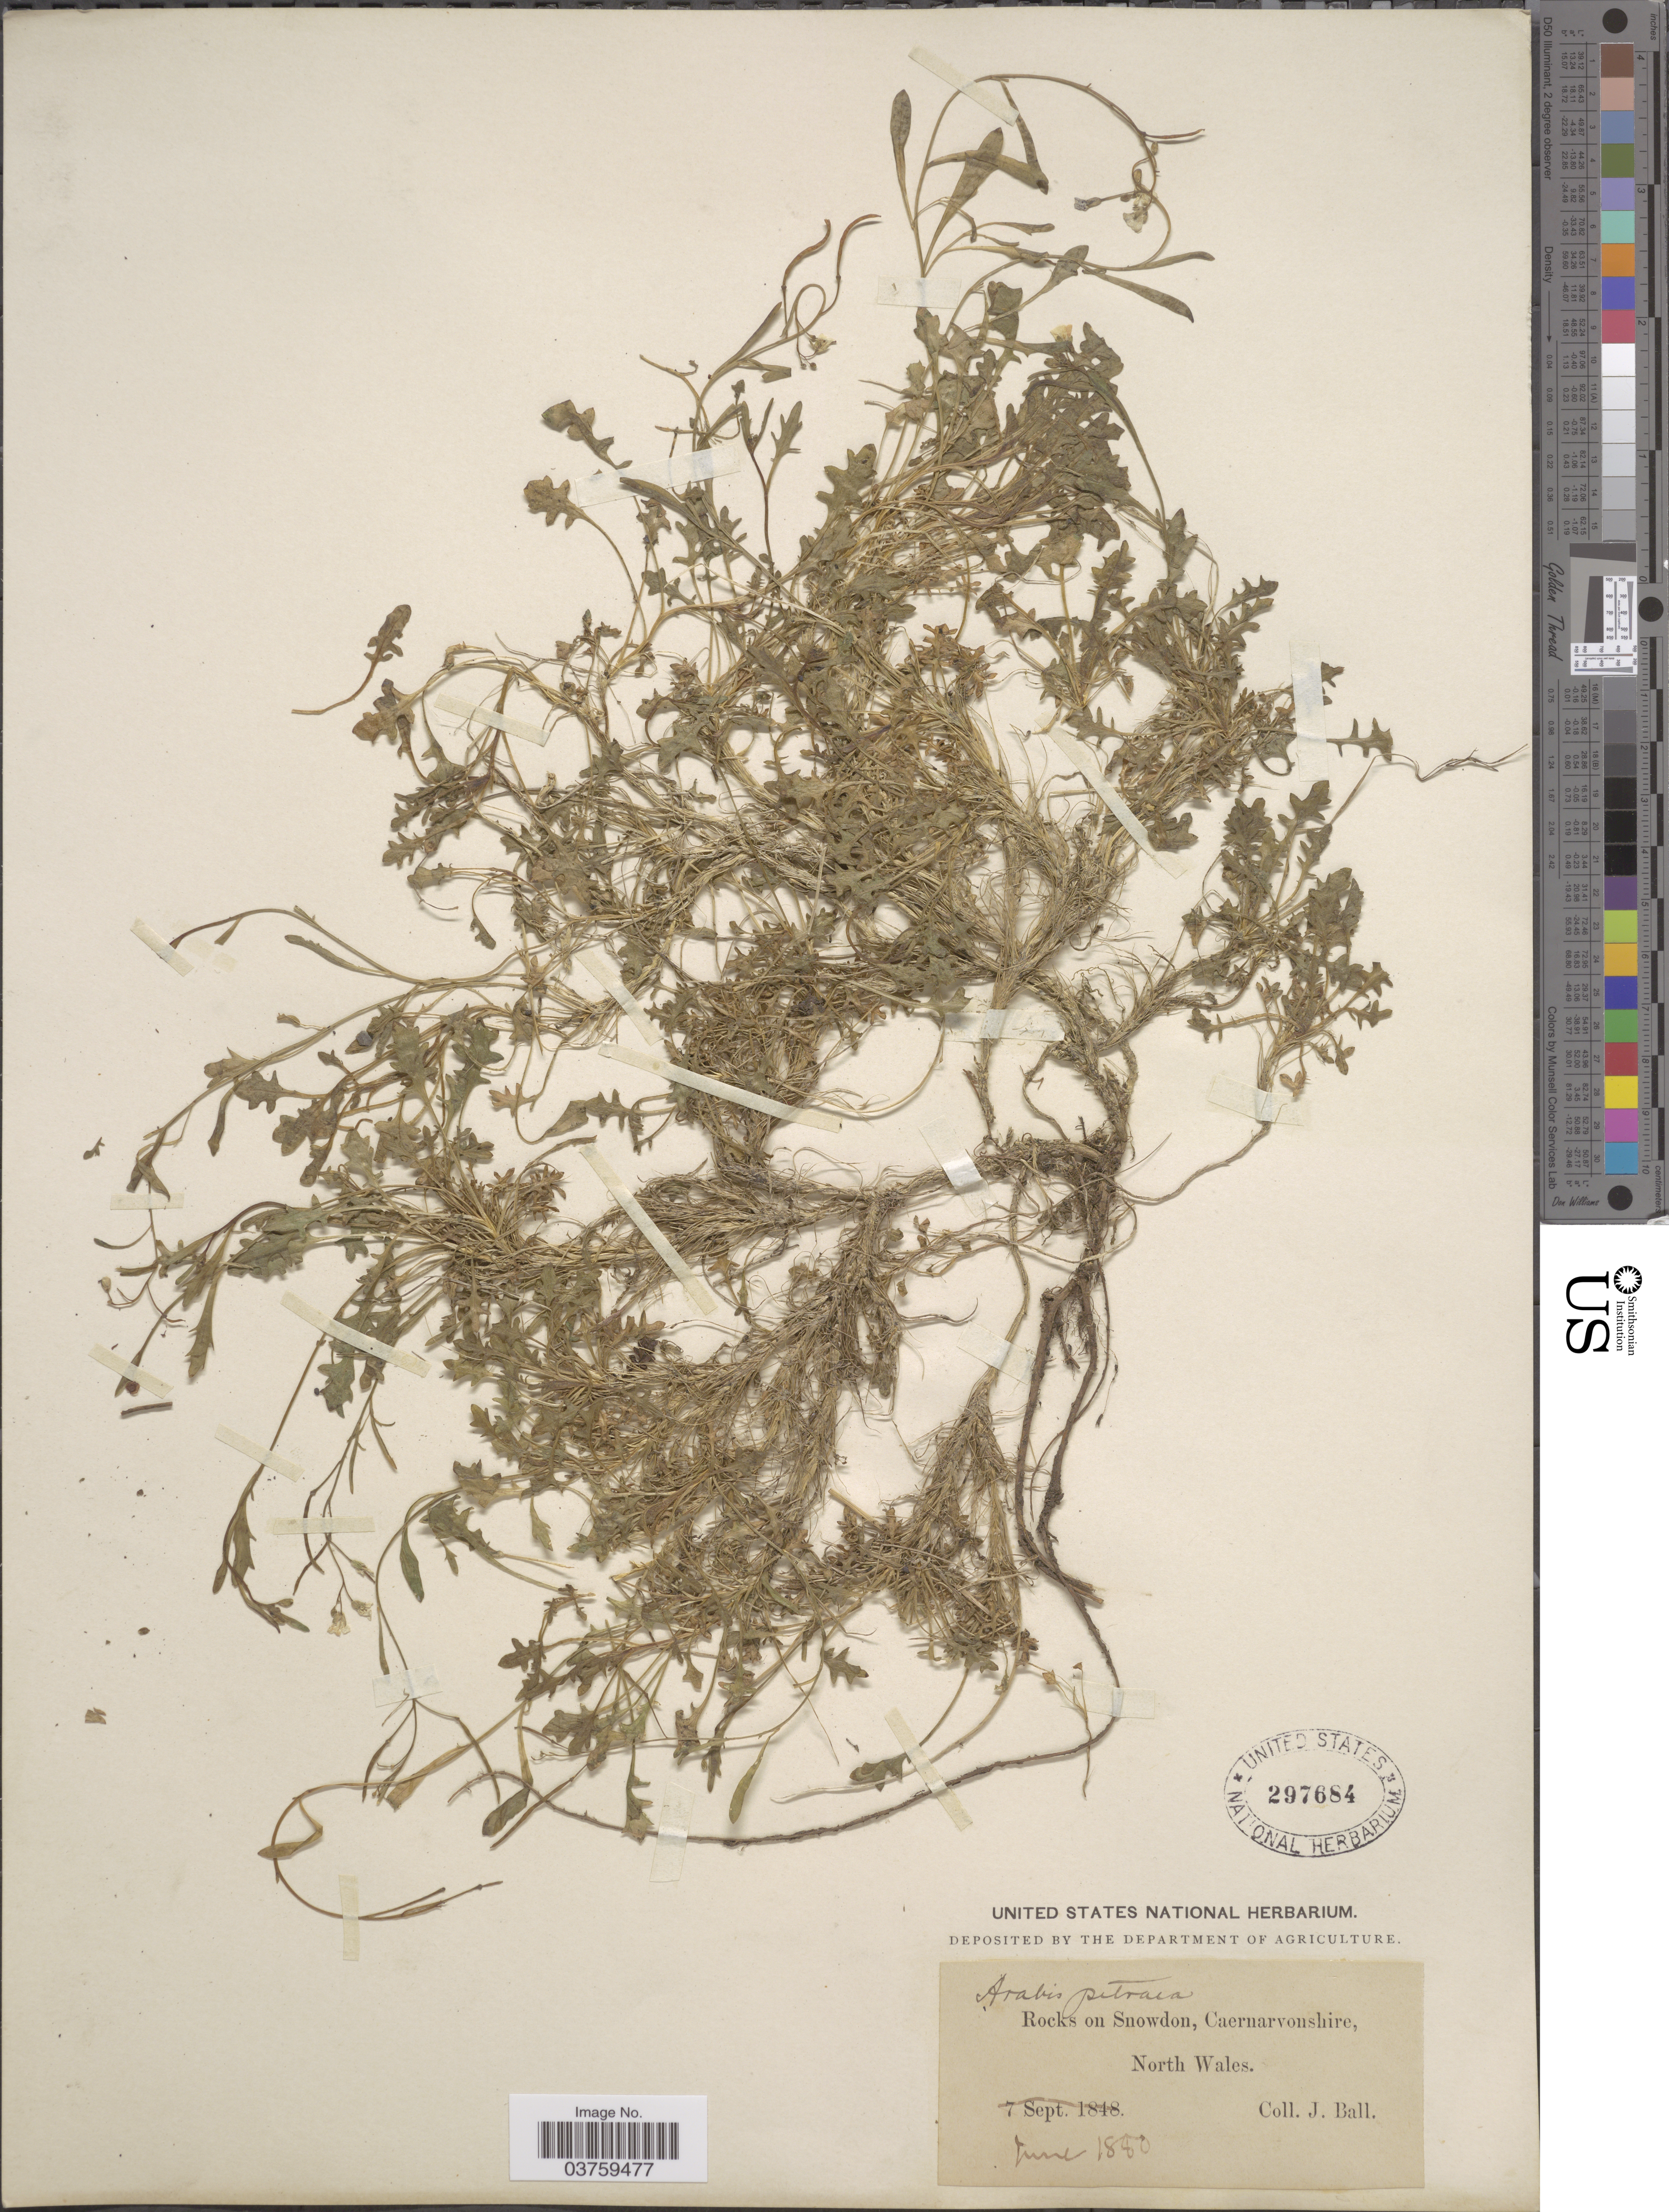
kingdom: Plantae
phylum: Tracheophyta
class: Magnoliopsida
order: Brassicales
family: Brassicaceae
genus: Arabis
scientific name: Arabis petraea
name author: (L.) Lam.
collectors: J. Ball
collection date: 1880-06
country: United Kingdom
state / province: Wales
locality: Rocks on Snowdon, Caernarvonshire, North Wales.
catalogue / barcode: US 297684